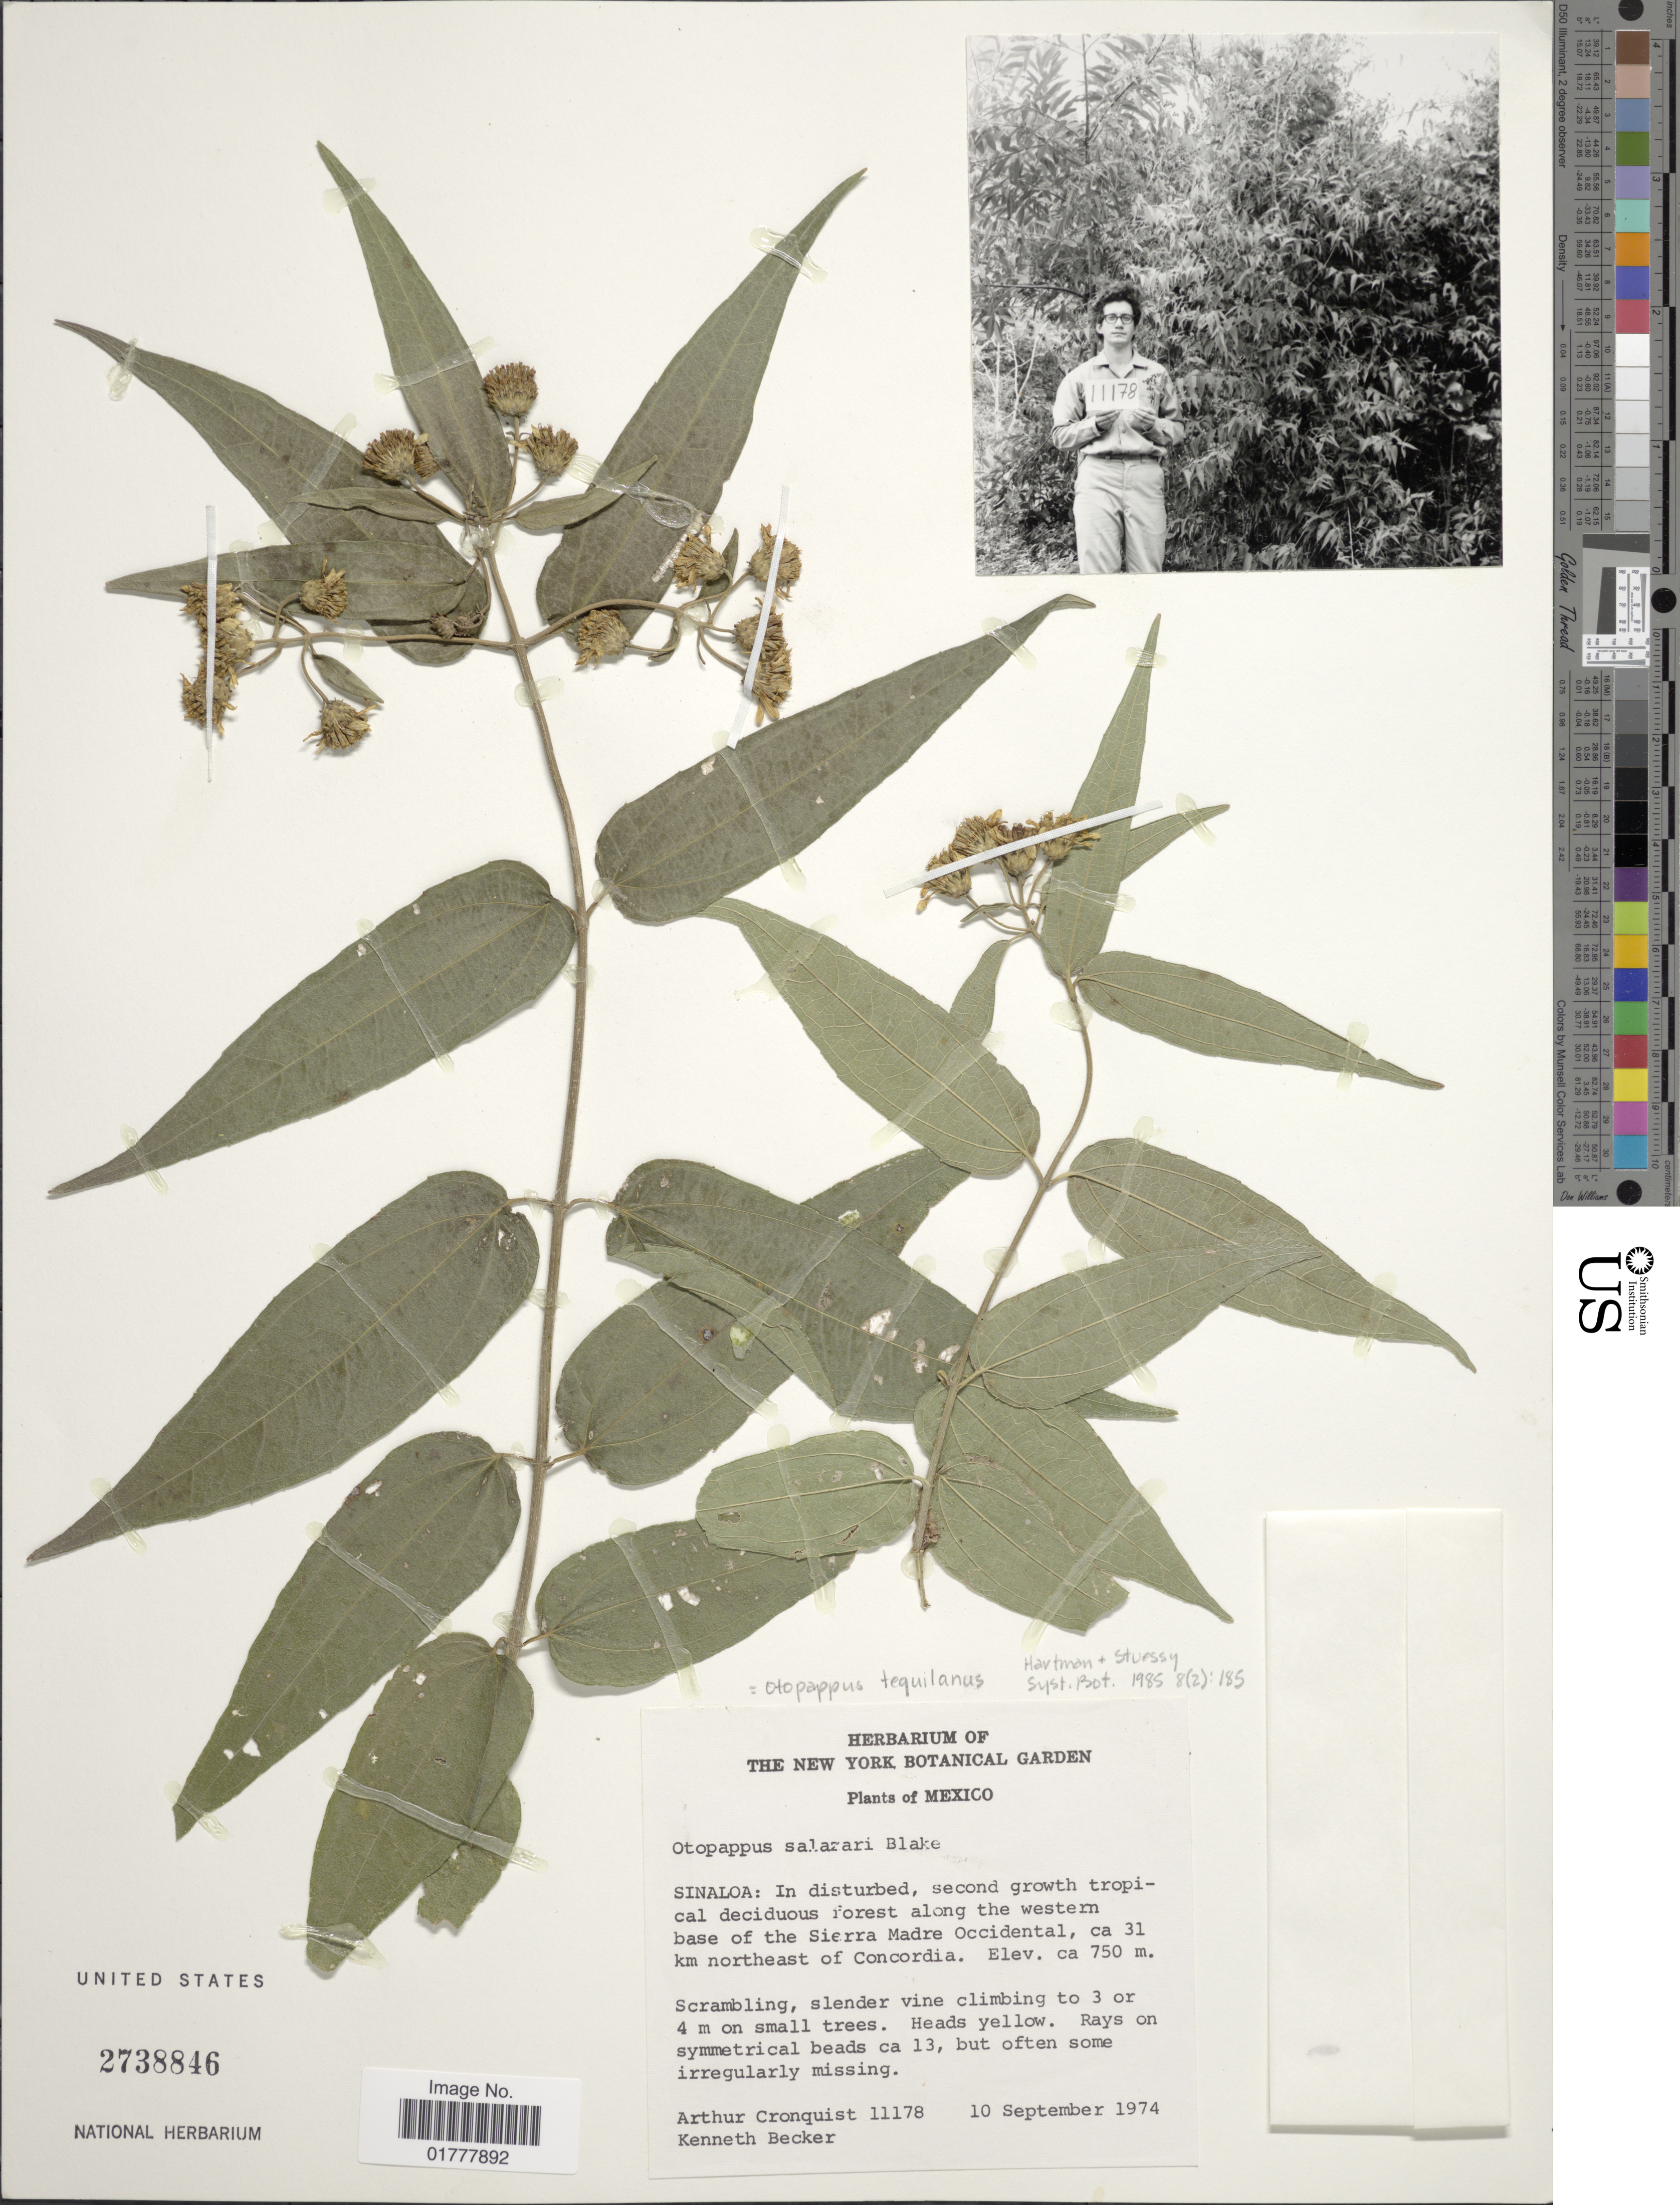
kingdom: Plantae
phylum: Tracheophyta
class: Magnoliopsida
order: Asterales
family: Asteraceae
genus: Otopappus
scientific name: Otopappus tequilanus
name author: (A. Gray) B.L. Rob.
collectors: A. J. Cronquist & K. M. Becker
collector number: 11178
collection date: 1974-09-10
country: Mexico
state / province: Sinaloa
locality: Sinaloa: In disturbed, second growth tropical deciduous forest along the western base of the Sierra Madre Occidental, 31 km northeast of Concordia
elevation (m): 750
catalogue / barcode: US 2738846